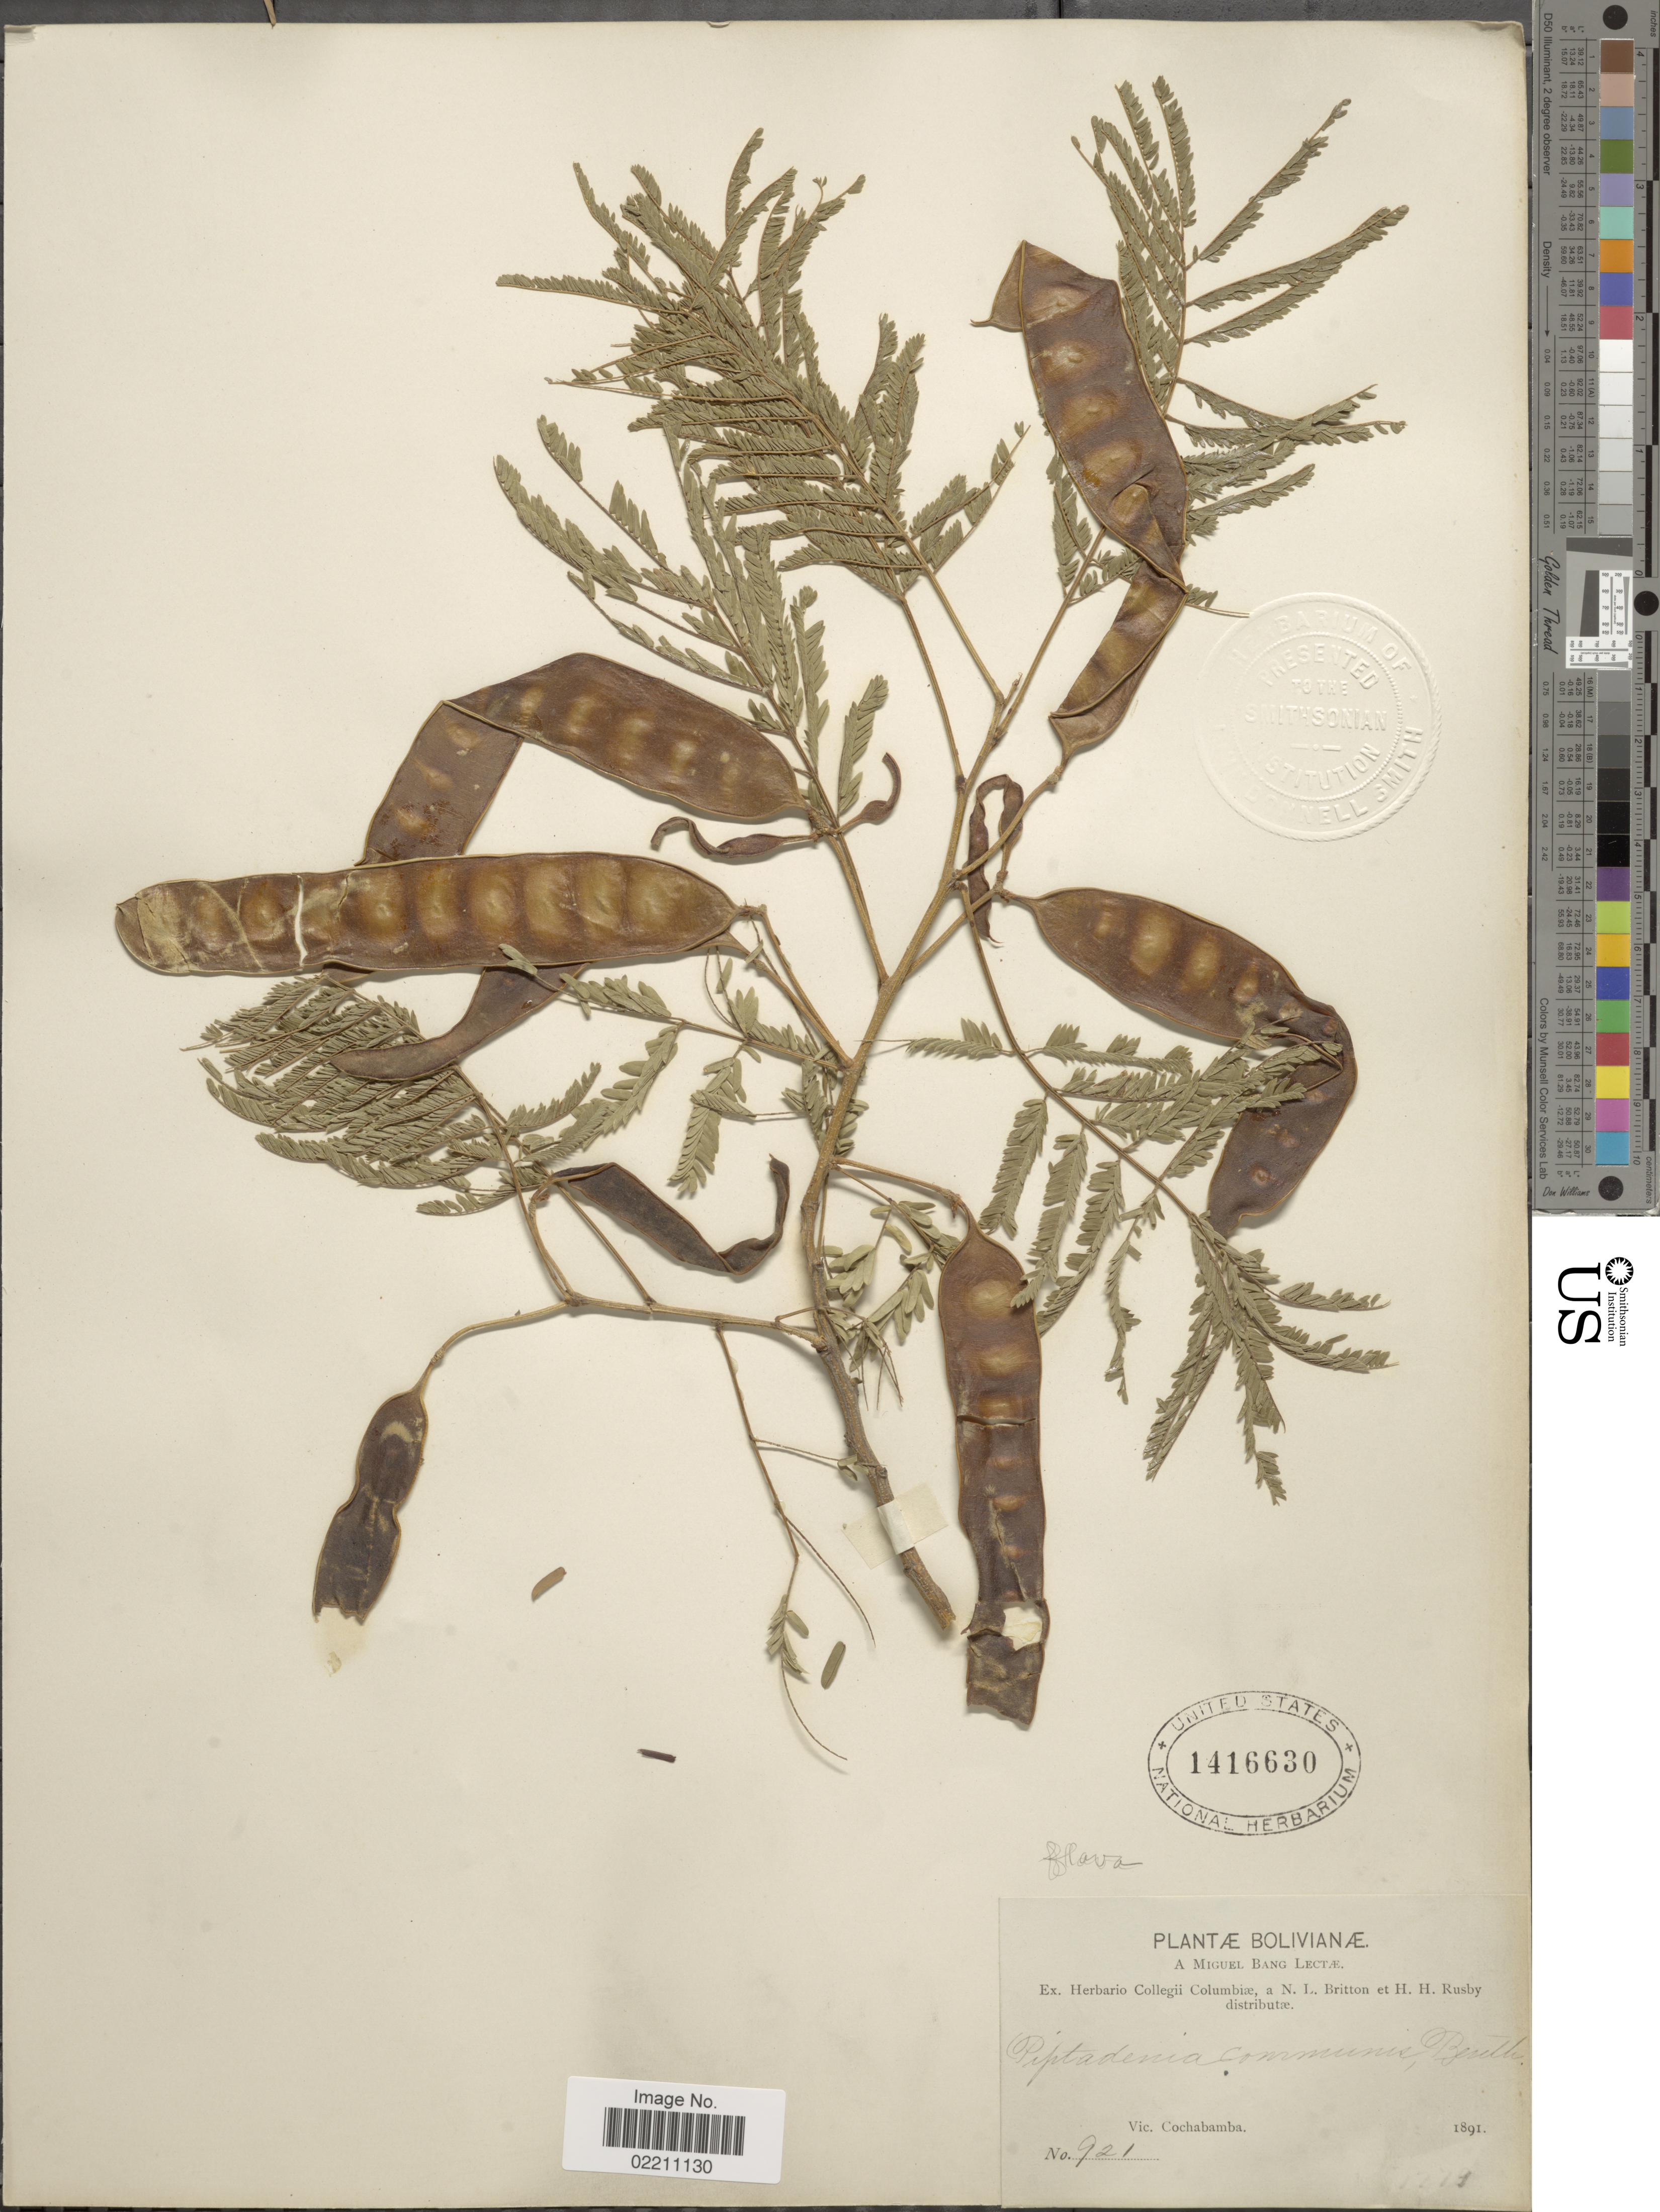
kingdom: Plantae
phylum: Tracheophyta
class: Magnoliopsida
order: Fabales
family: Fabaceae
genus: Parapiptadenia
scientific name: Parapiptadenia rigida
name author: (Benth.) Brenan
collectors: M. Bang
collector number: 921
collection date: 1891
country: Bolivia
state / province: Cochabamba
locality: Bolivianae. Vic. Cochabamba.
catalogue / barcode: US 1416630